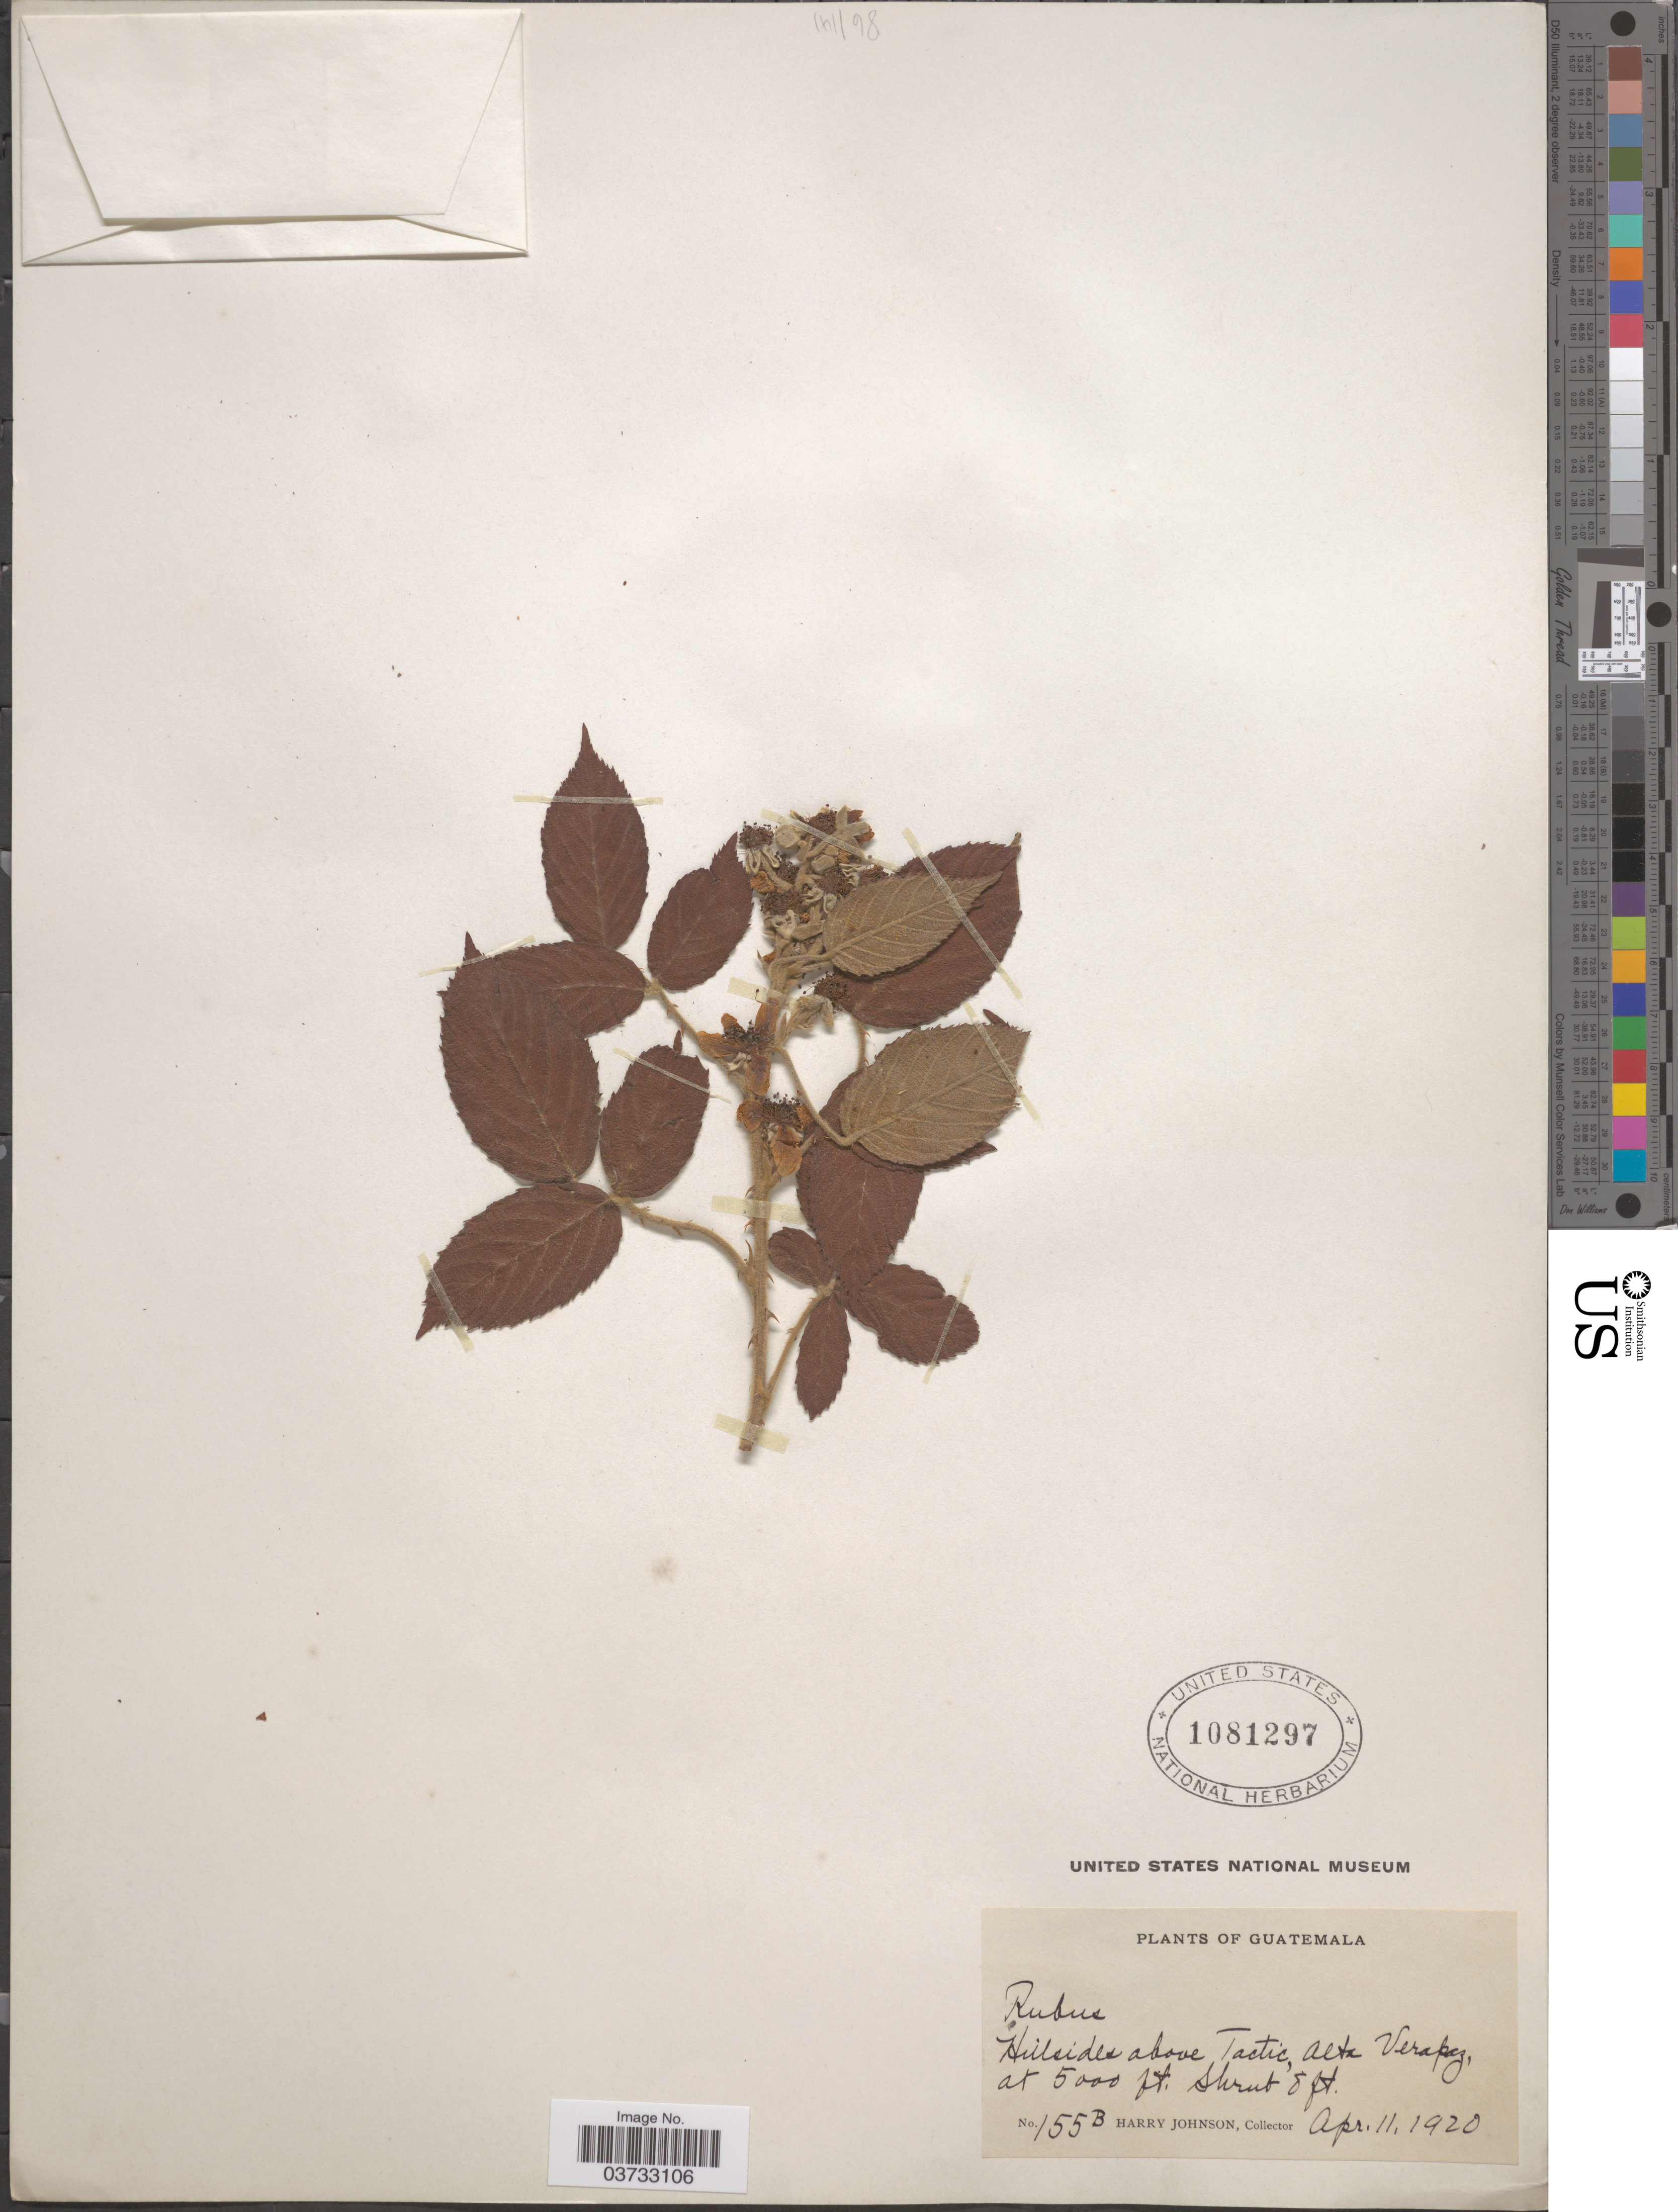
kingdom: Plantae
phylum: Tracheophyta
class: Magnoliopsida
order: Rosales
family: Rosaceae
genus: Rubus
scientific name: Rubus sp.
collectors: H. Johnson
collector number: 155B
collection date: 1920-04-11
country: Guatemala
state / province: Alta Verapaz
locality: Hillsides above Tactic.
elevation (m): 1524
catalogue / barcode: US 1081297